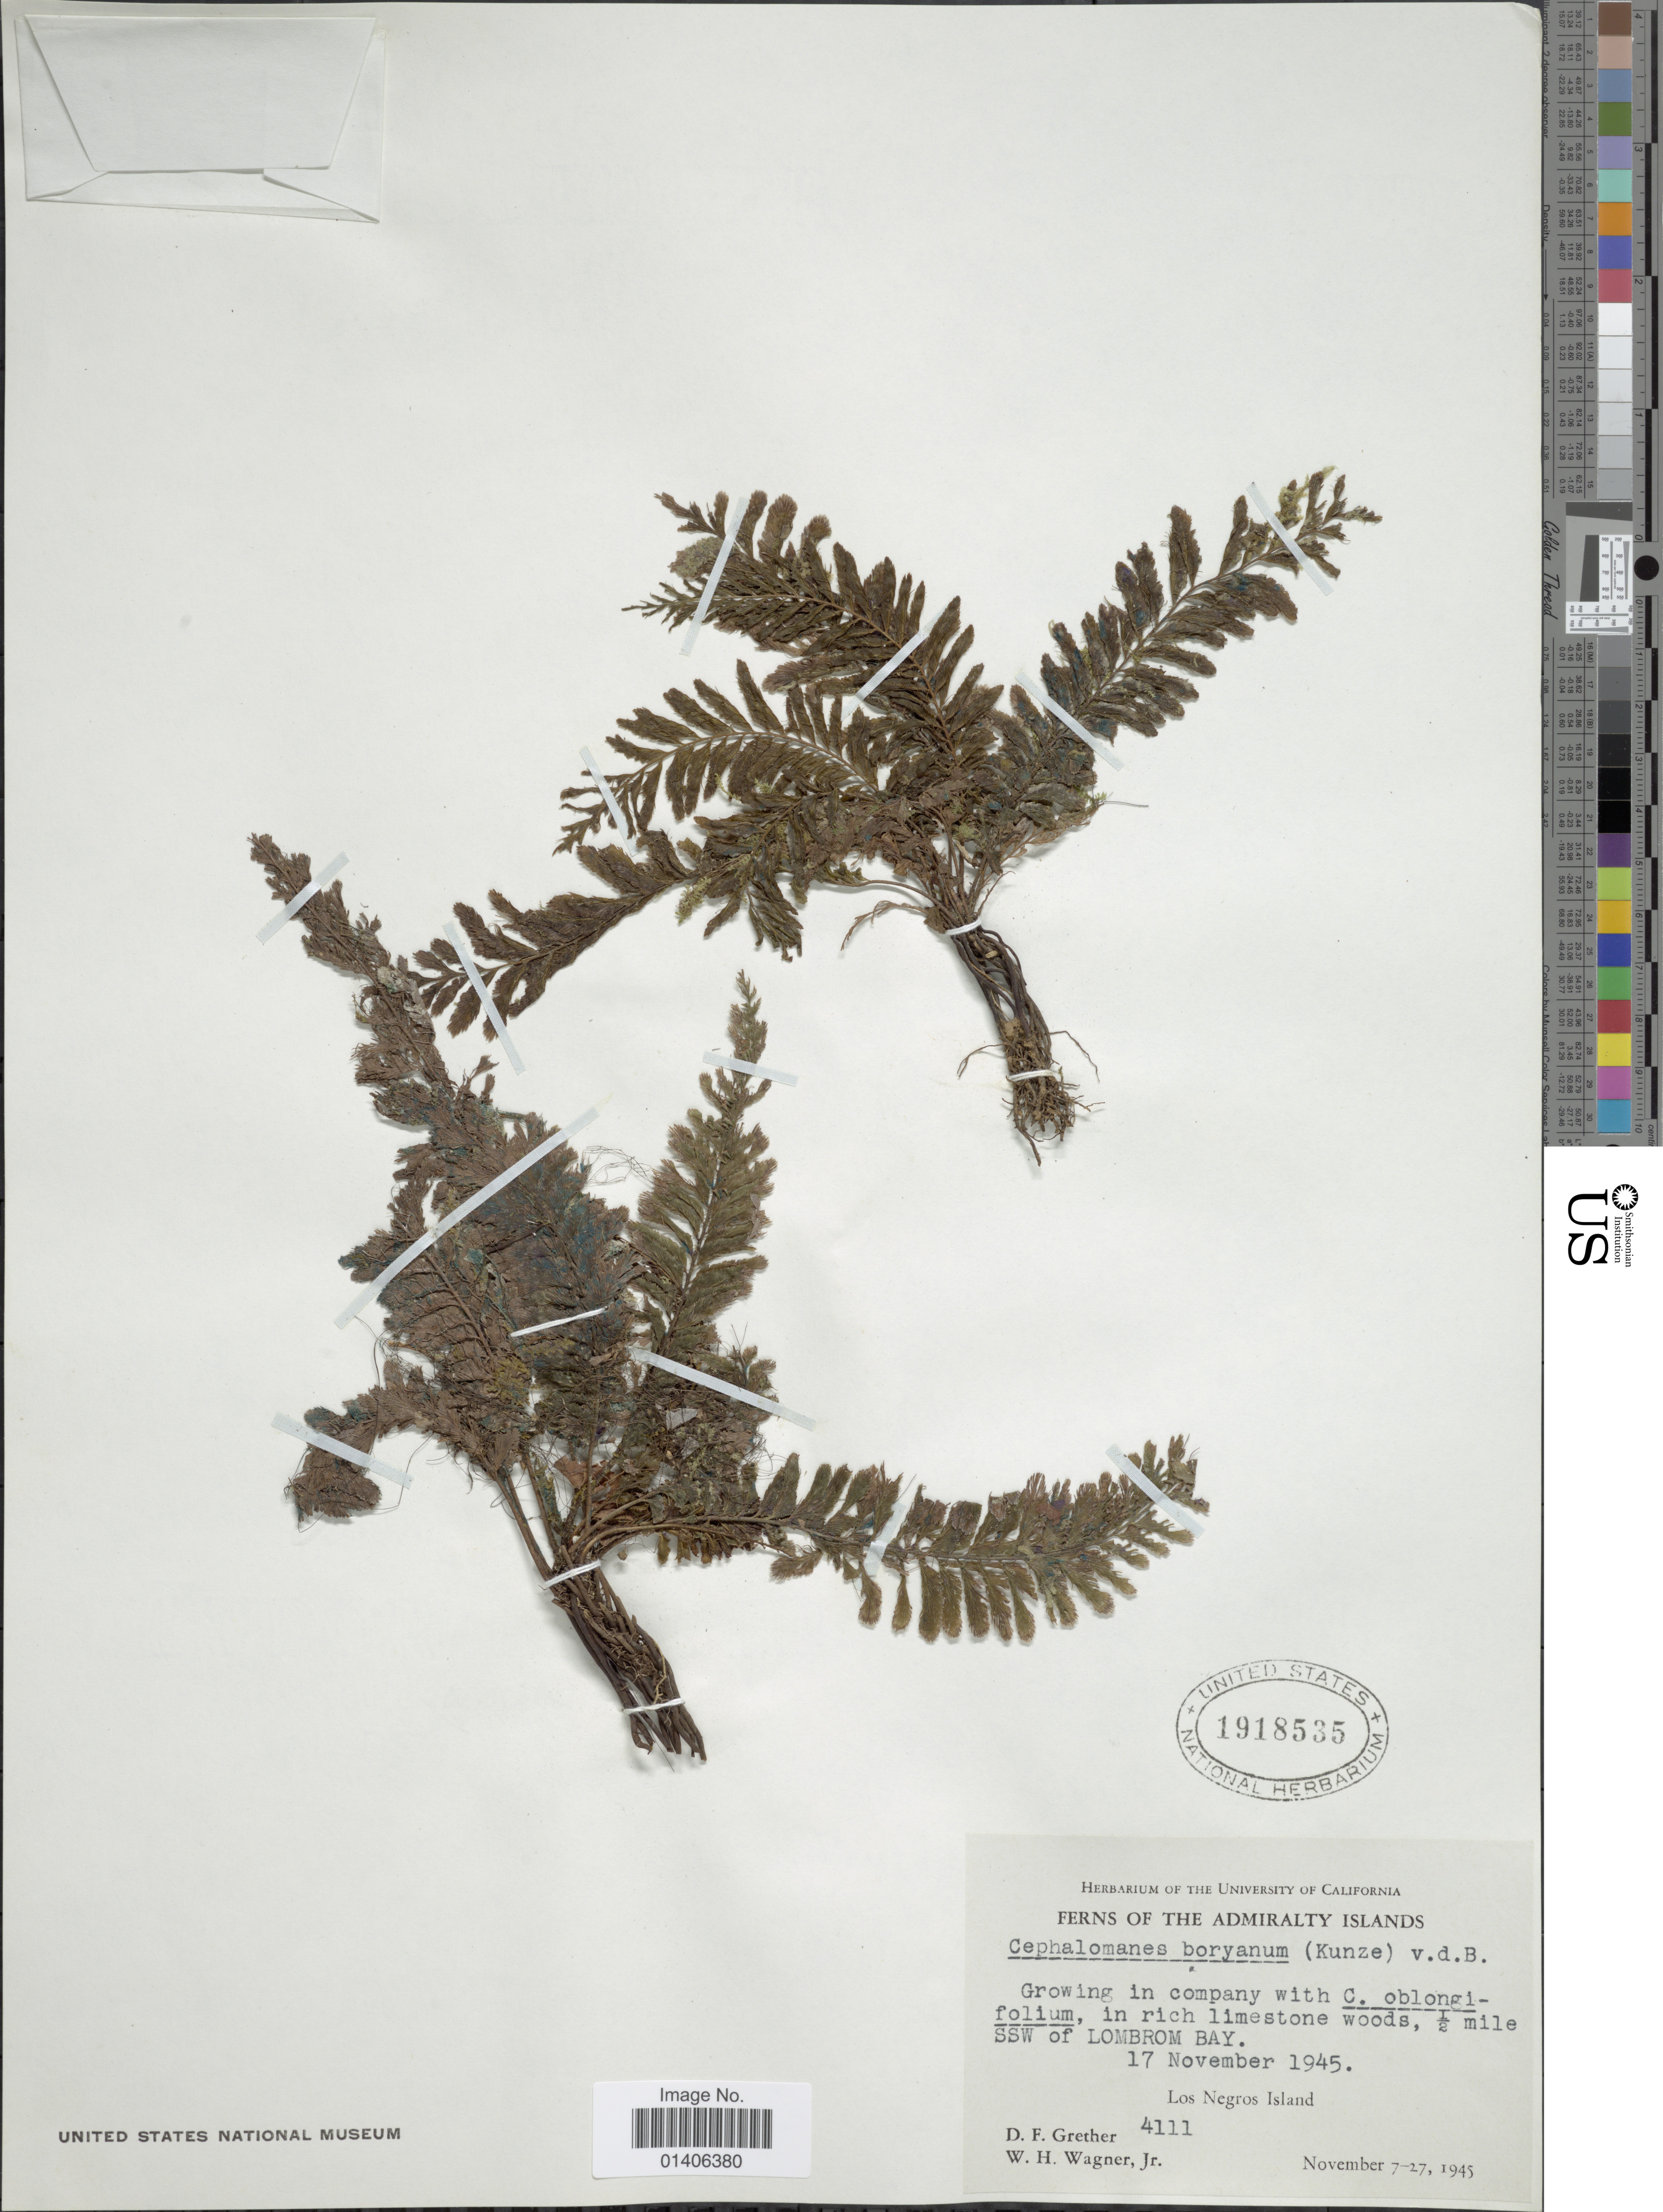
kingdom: Plantae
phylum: Tracheophyta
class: Polypodiopsida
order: Hymenophyllales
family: Hymenophyllaceae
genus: Cephalomanes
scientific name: Cephalomanes atrovirens subsp. boryanum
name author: (Kunze) K. Iwats.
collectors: D. F. Grether & W. H. Wagner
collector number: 4111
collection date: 1945-11-07/1945-11-27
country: Papua New Guinea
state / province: Manus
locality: The Admiralty Islands, in rich limestone woods, ½ mile SSW of Lombrom Bay, Los Negros Island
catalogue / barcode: US 1918535